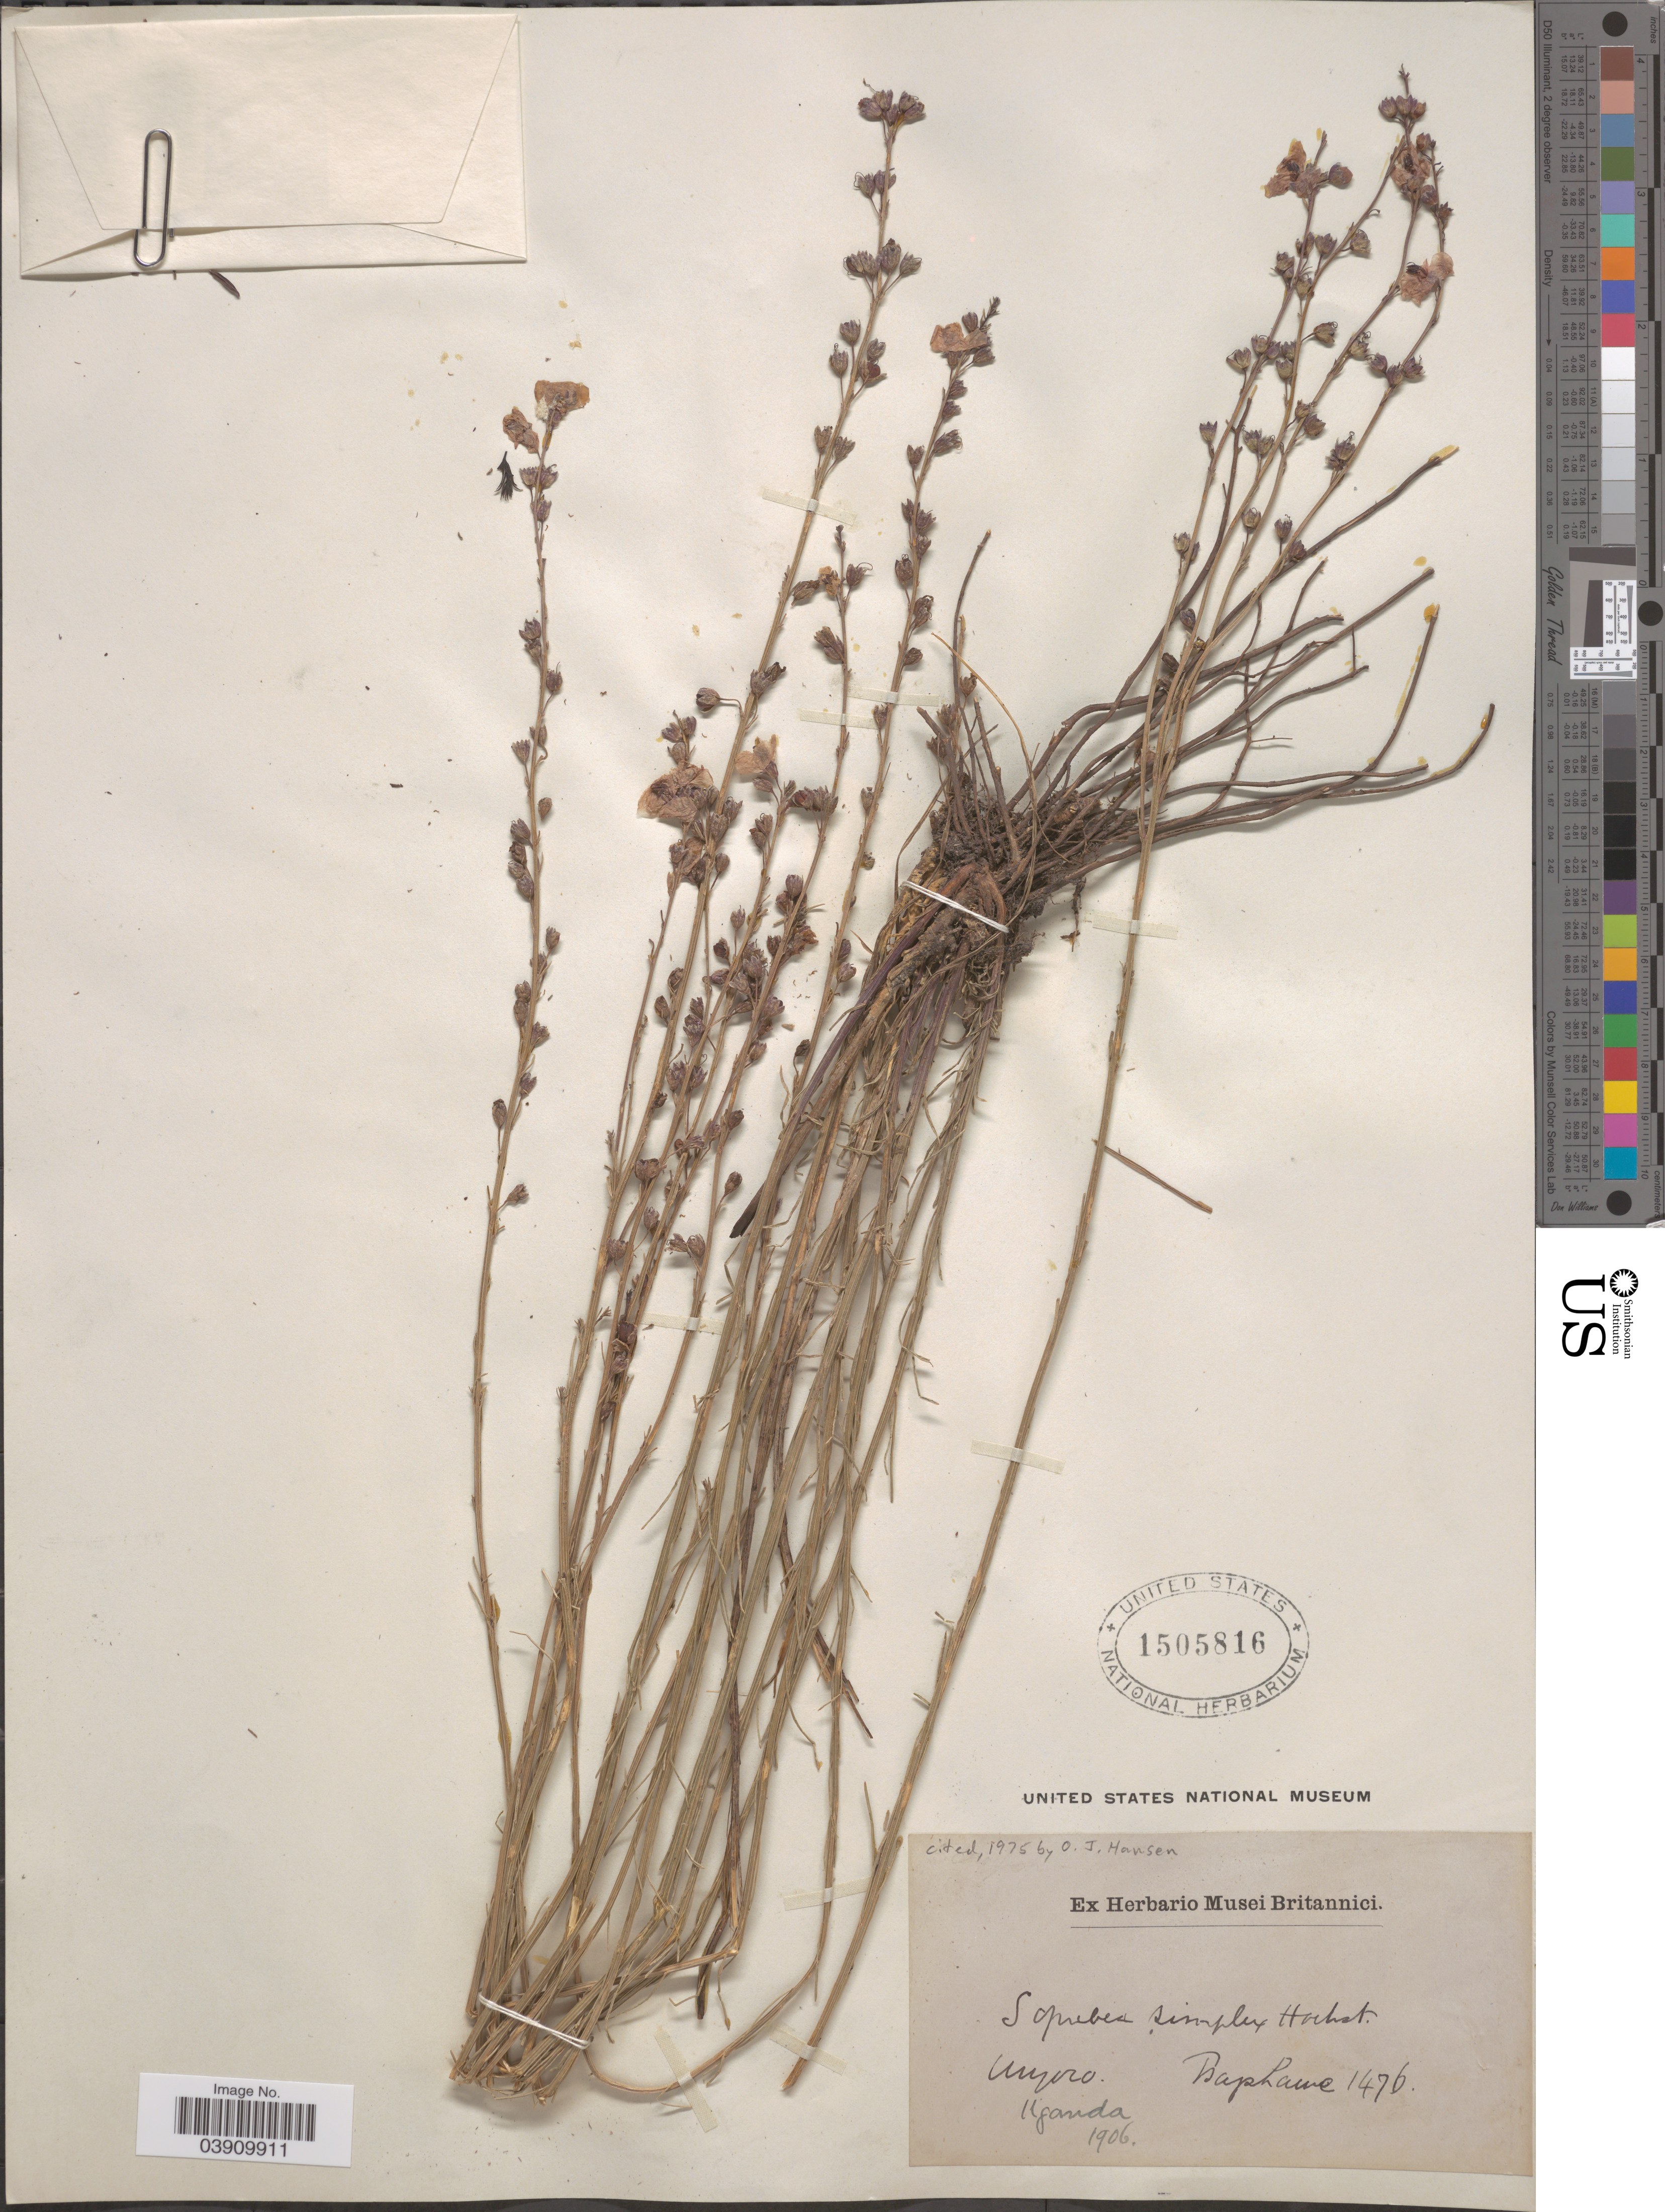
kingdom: Plantae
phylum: Tracheophyta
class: Magnoliopsida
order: Lamiales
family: Orobanchaceae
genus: Sopubia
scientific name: Sopubia simplex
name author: Hochst. & Hochst.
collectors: Bagshawe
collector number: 1476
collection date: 1906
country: Uganda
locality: Unyoro.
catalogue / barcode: US 1505816